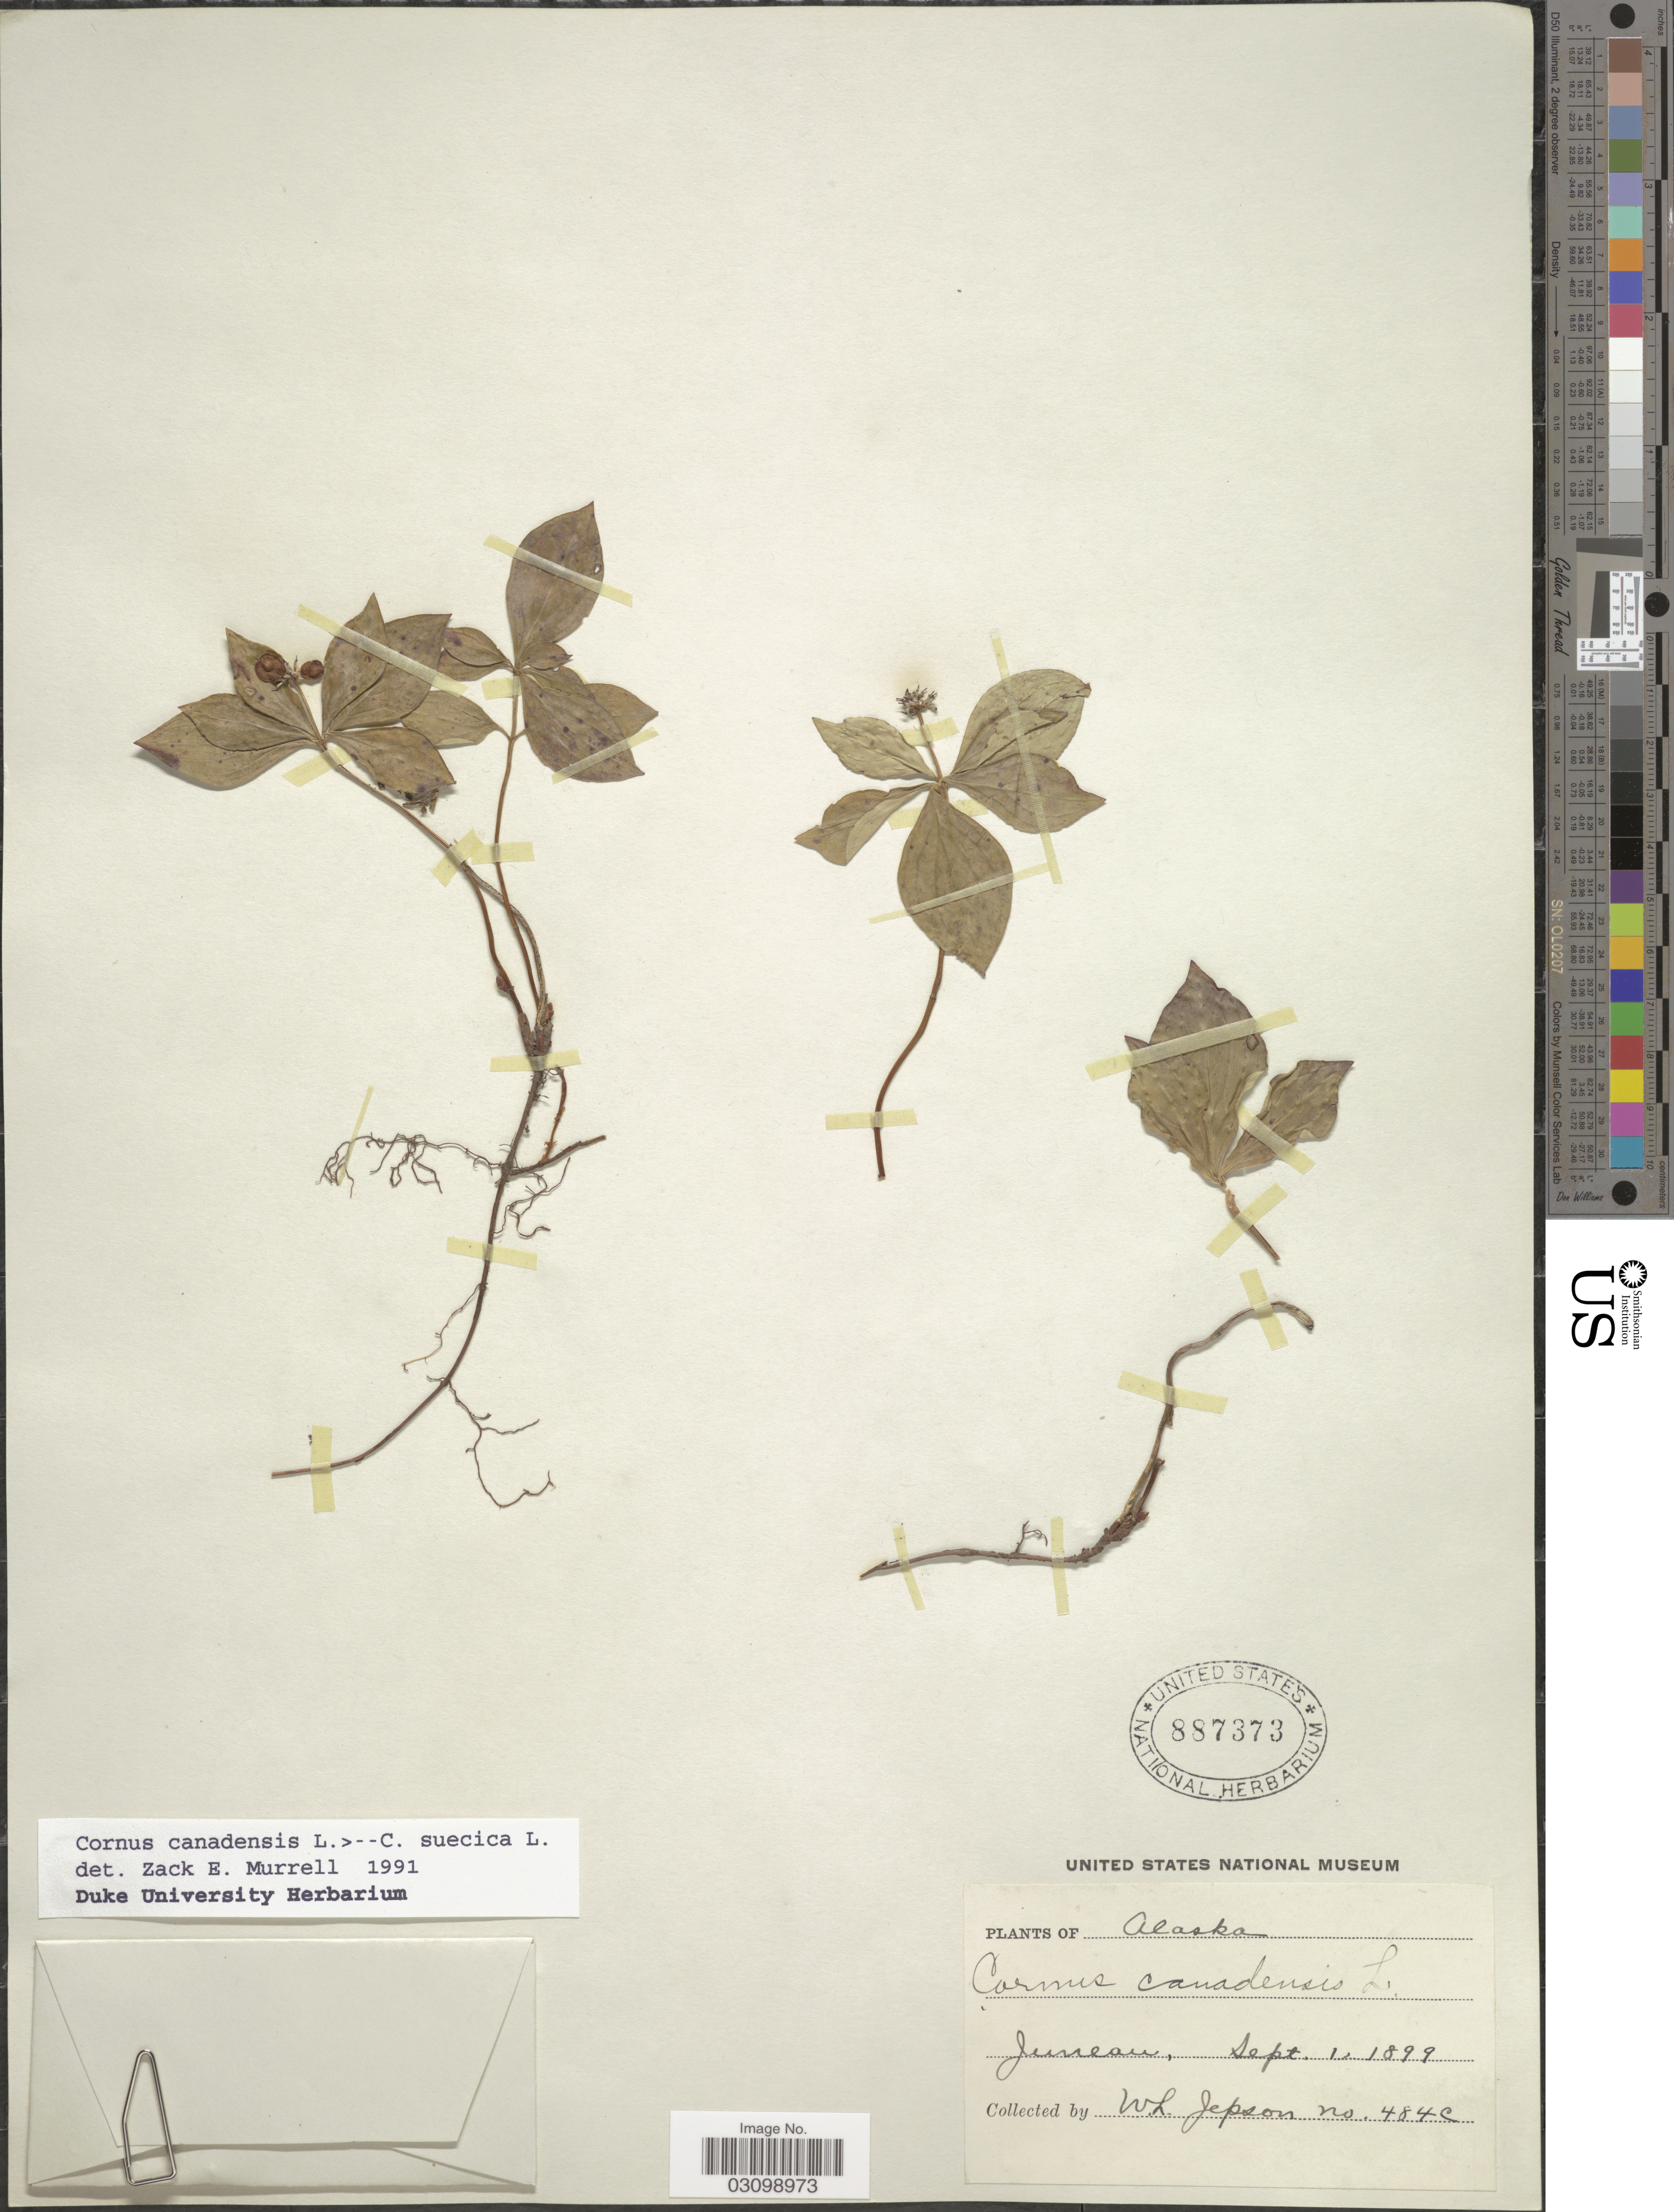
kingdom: Plantae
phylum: Tracheophyta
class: Magnoliopsida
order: Cornales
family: Cornaceae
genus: Cornus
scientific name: Cornus sp.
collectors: W. L. Jepson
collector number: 484c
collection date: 1899-09-01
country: United States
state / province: Alaska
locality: Juneau.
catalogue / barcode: US 887373